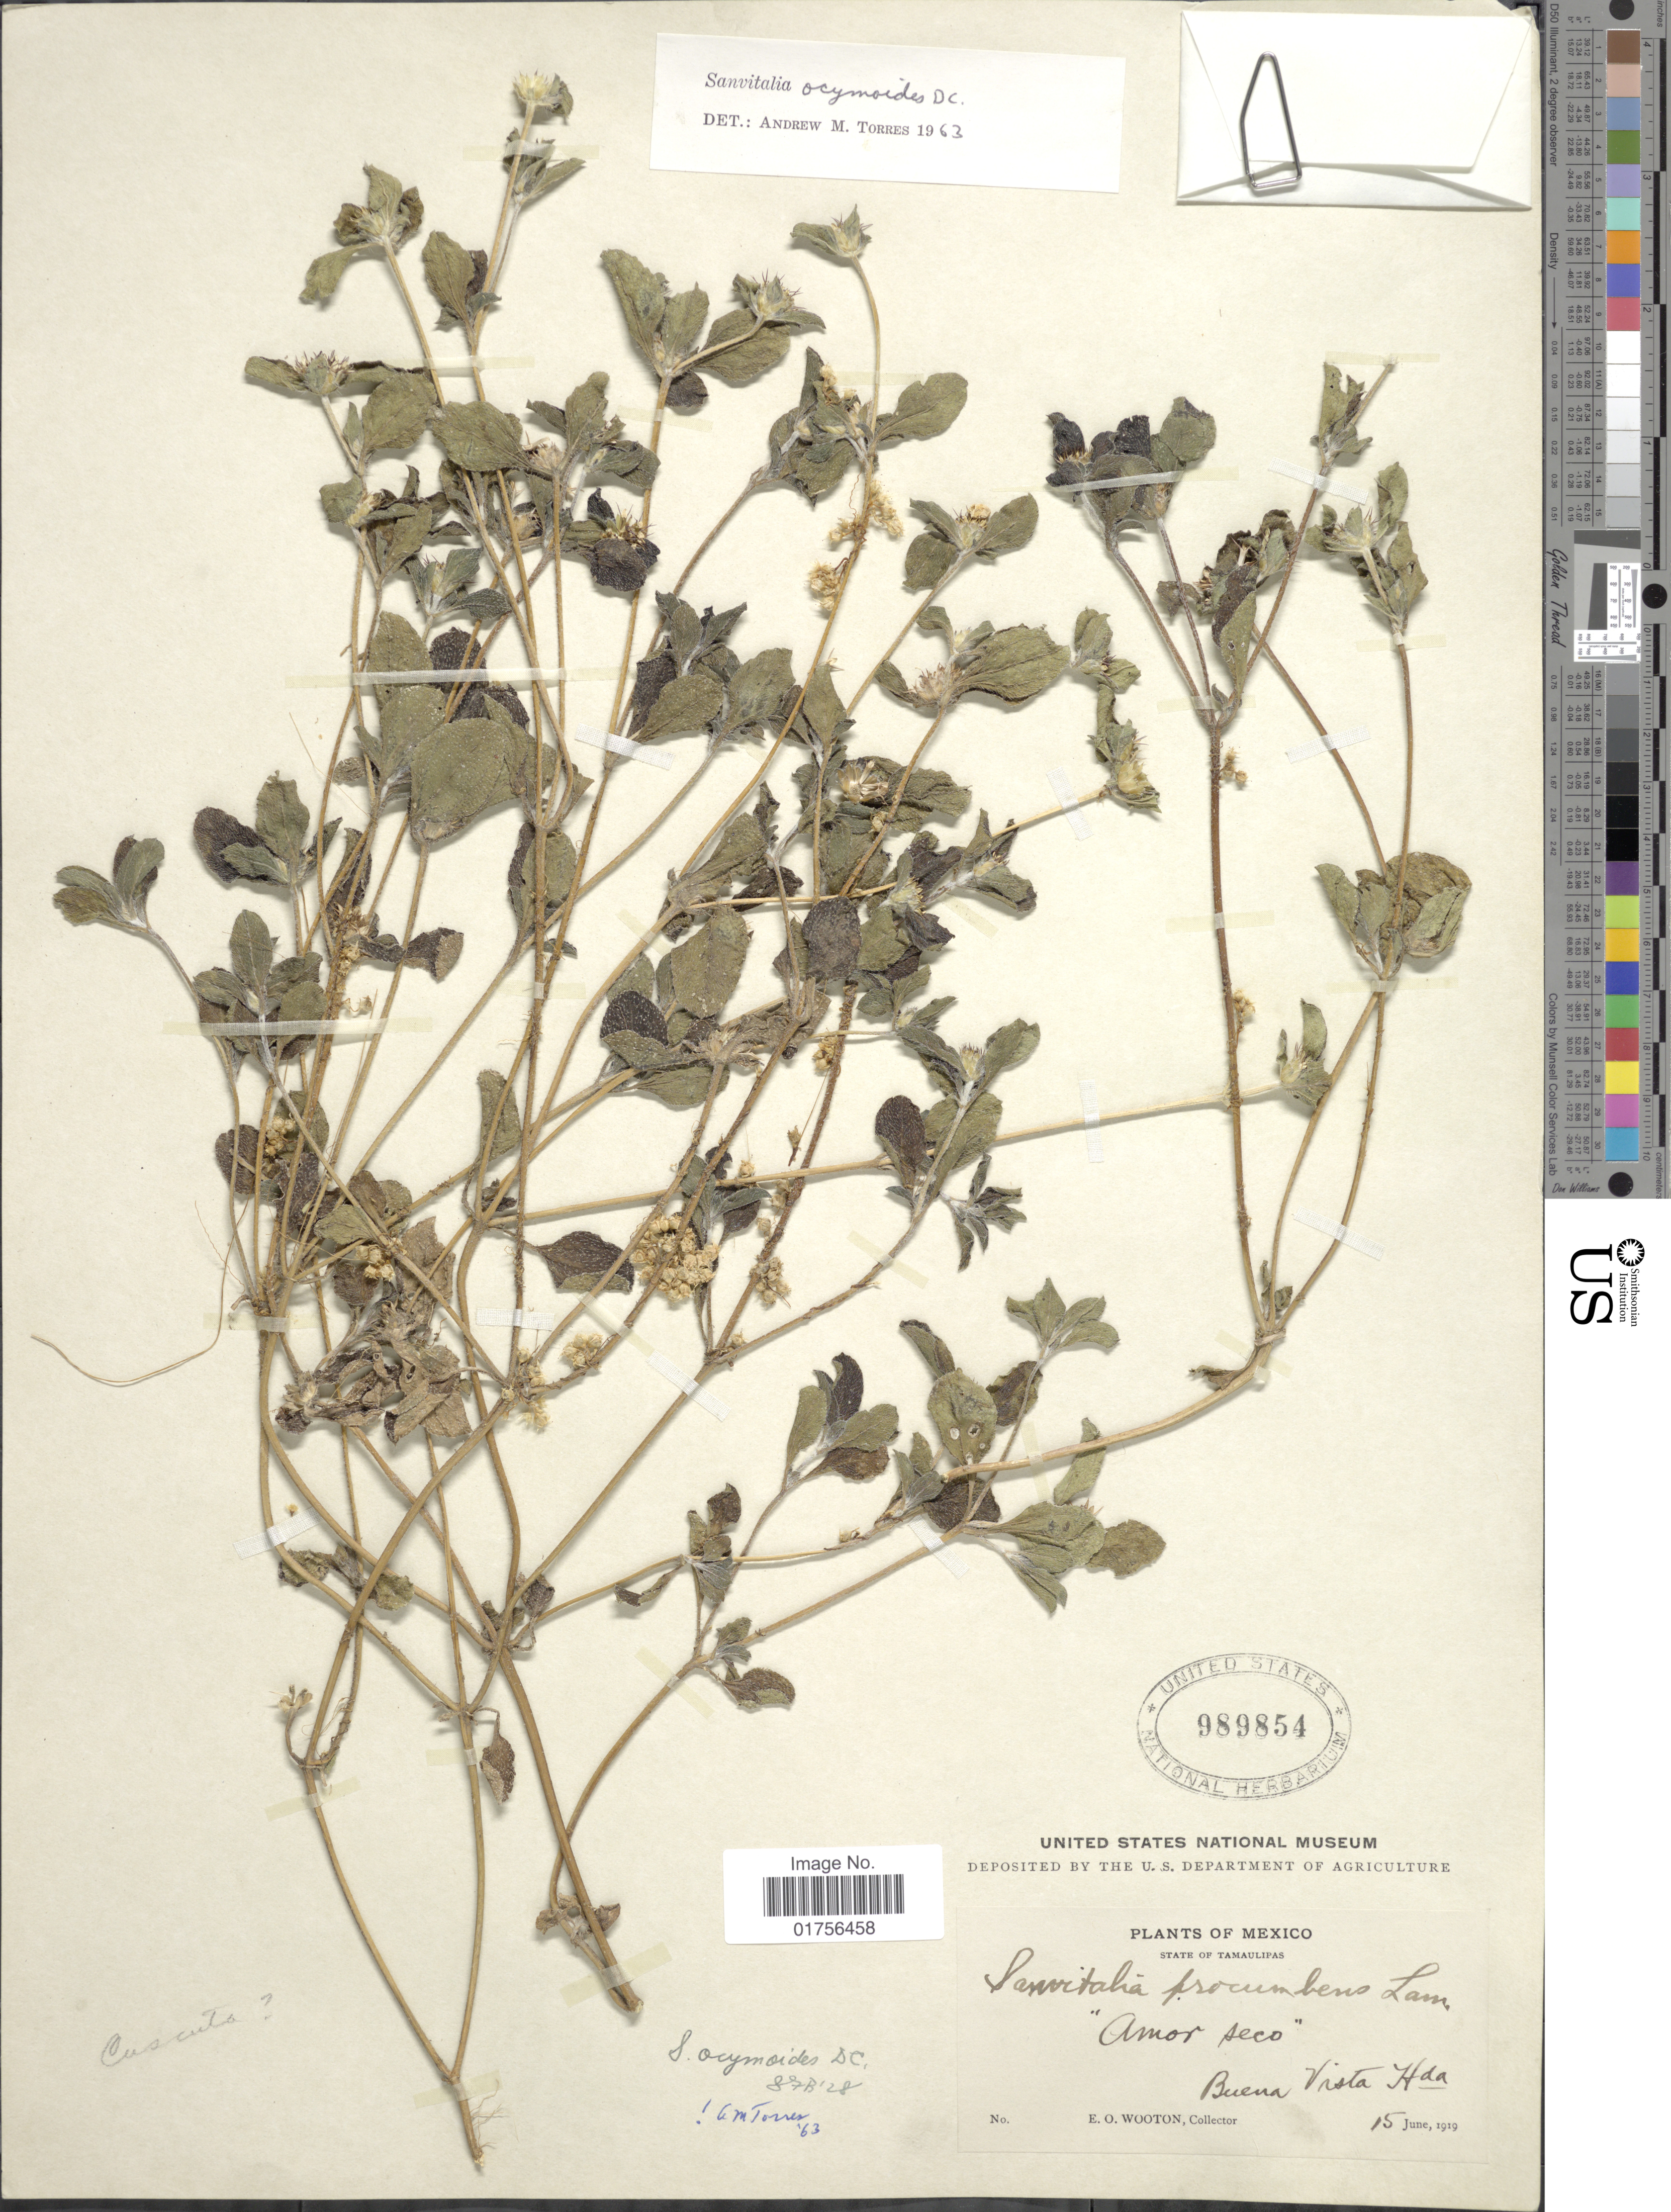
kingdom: Plantae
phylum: Tracheophyta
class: Magnoliopsida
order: Asterales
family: Asteraceae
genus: Sanvitalia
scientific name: Sanvitalia ocymoides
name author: DC.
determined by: Skibicki, Samuel V.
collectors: E. O. Wooton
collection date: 1919-06-15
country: Mexico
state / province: Tamaulipas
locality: State of Tamaulipas, Buena Vista Hda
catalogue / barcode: US 989854